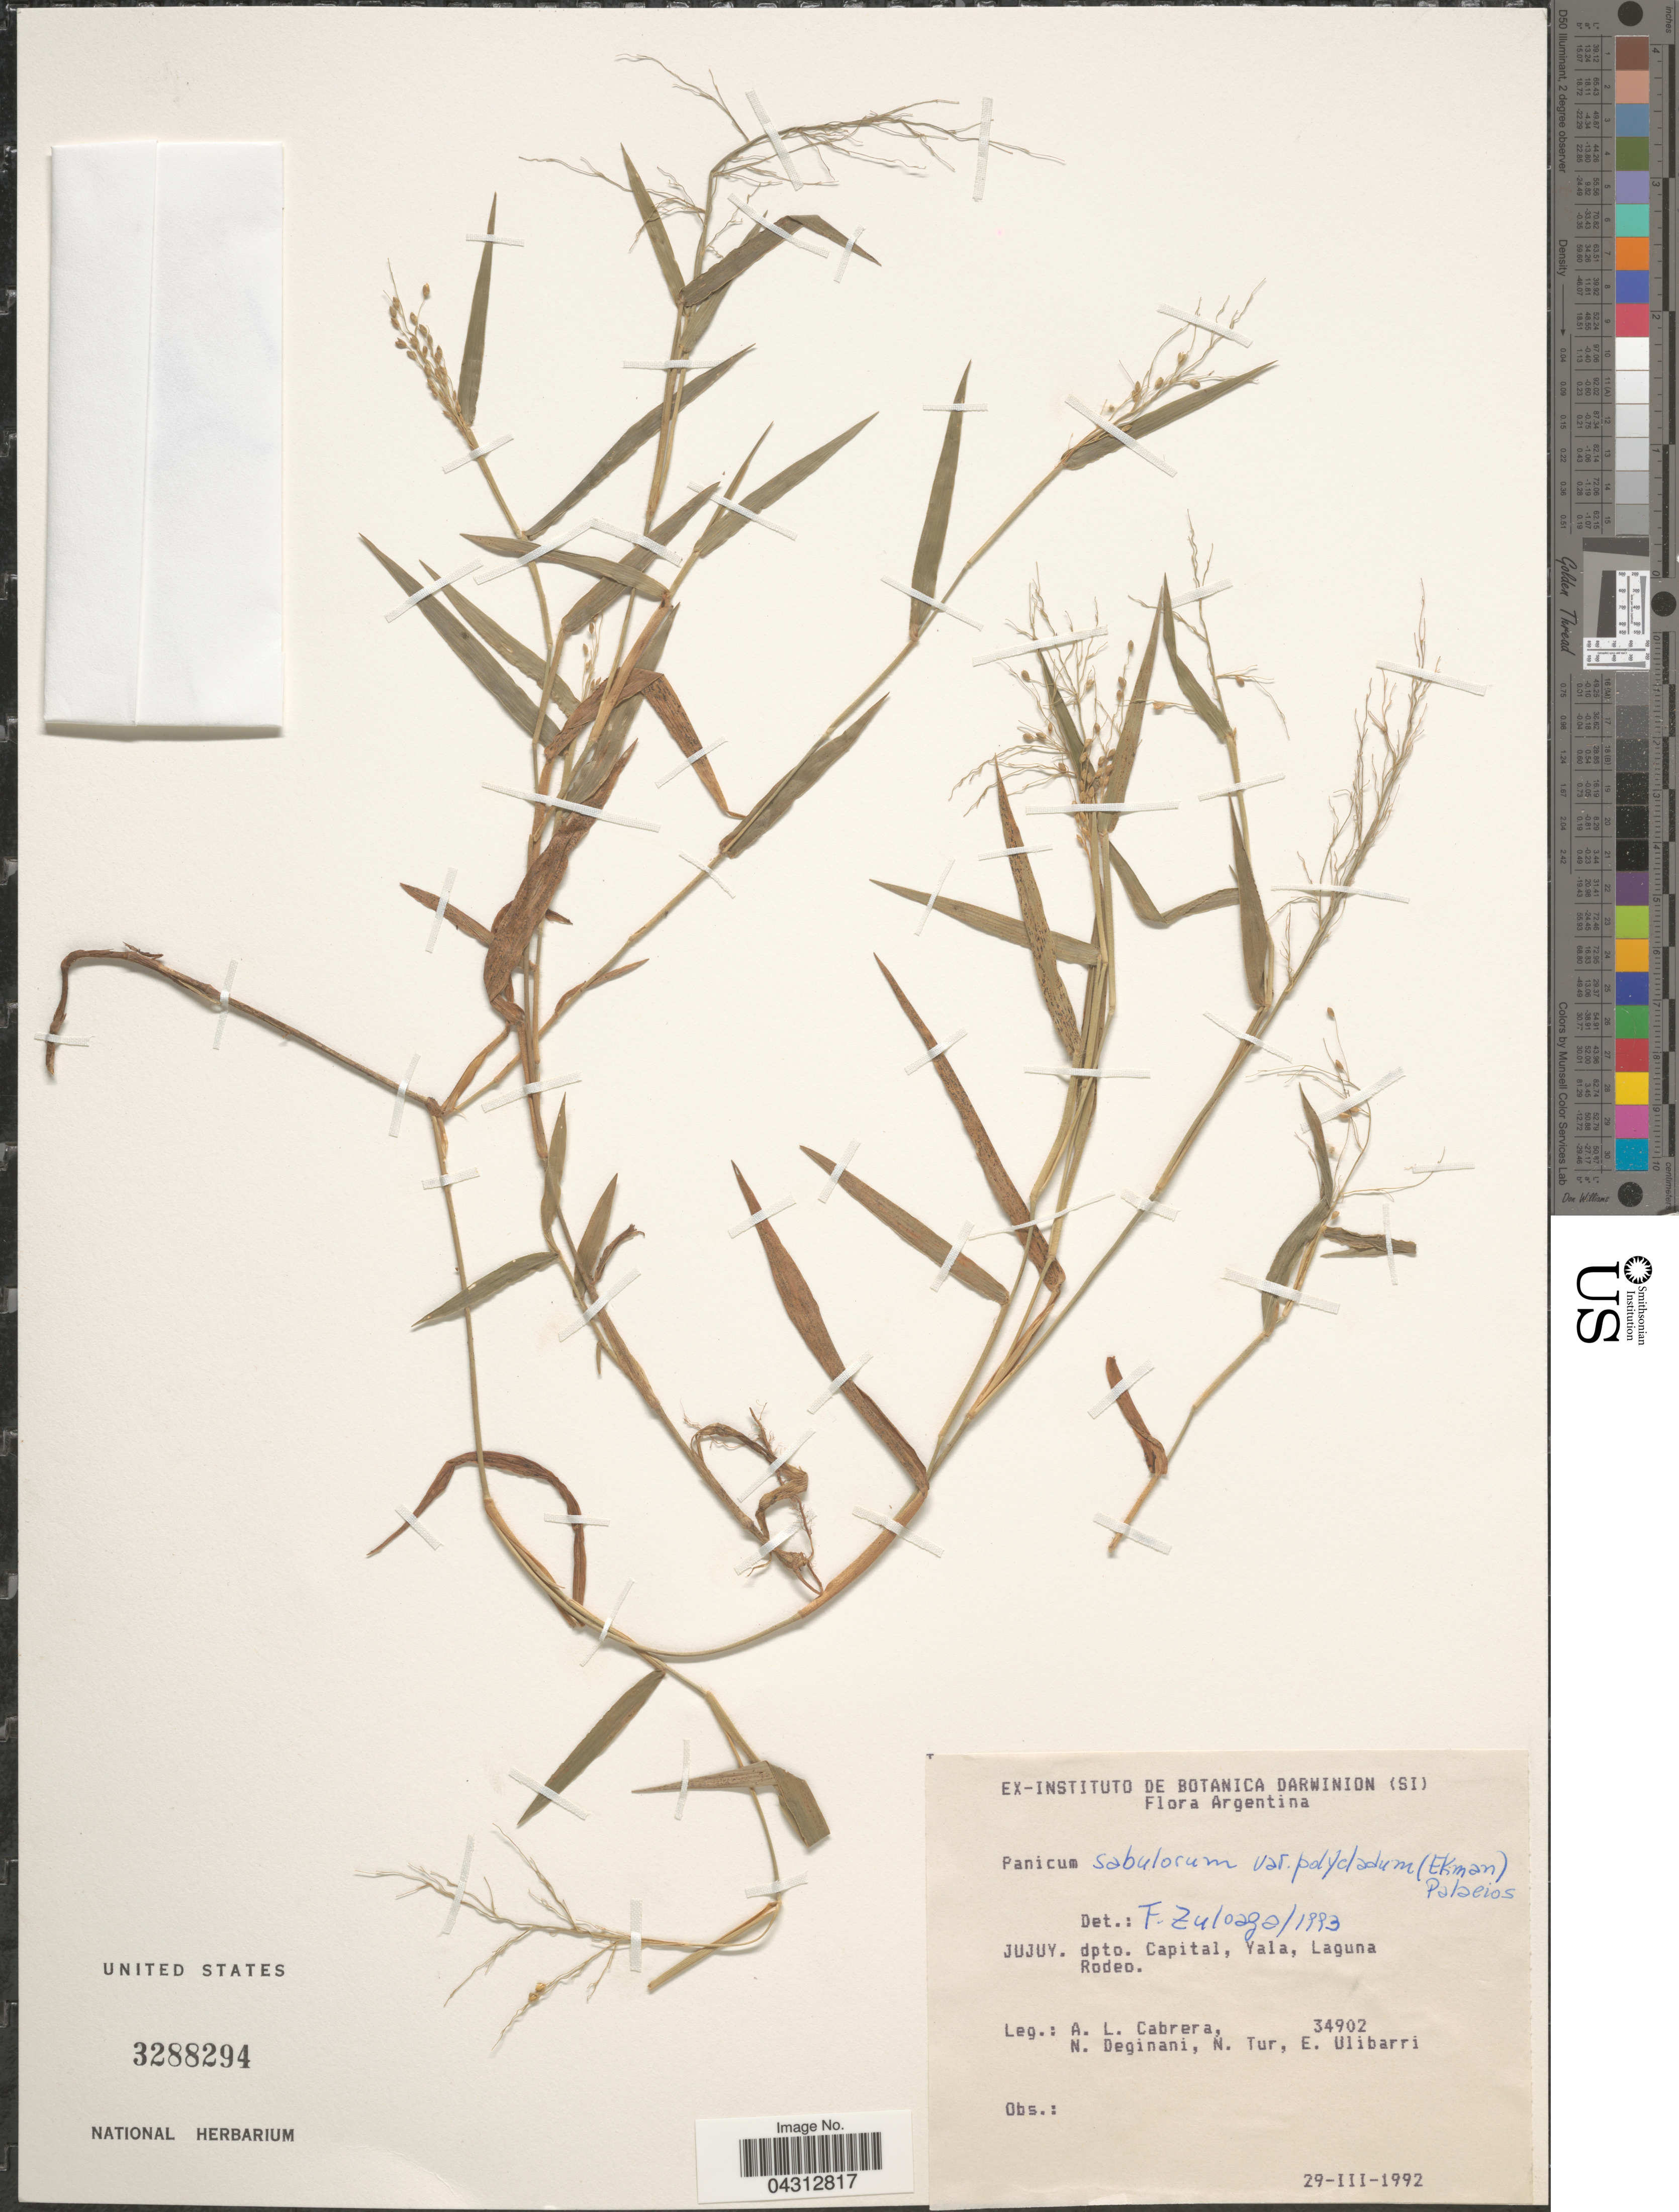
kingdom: Plantae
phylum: Tracheophyta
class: Liliopsida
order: Poales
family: Poaceae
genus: Dichanthelium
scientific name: Dichanthelium sabulorum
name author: (Lam.) Gould & C.A. Clark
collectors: A. L. Cabrera, N. Deginiani, N. Tur & E. Ulibarri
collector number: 34902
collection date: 1992-03-29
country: Argentina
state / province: Jujuy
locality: Dpto. Capital, Yala, Laguna Rodeo.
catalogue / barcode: US 3288294